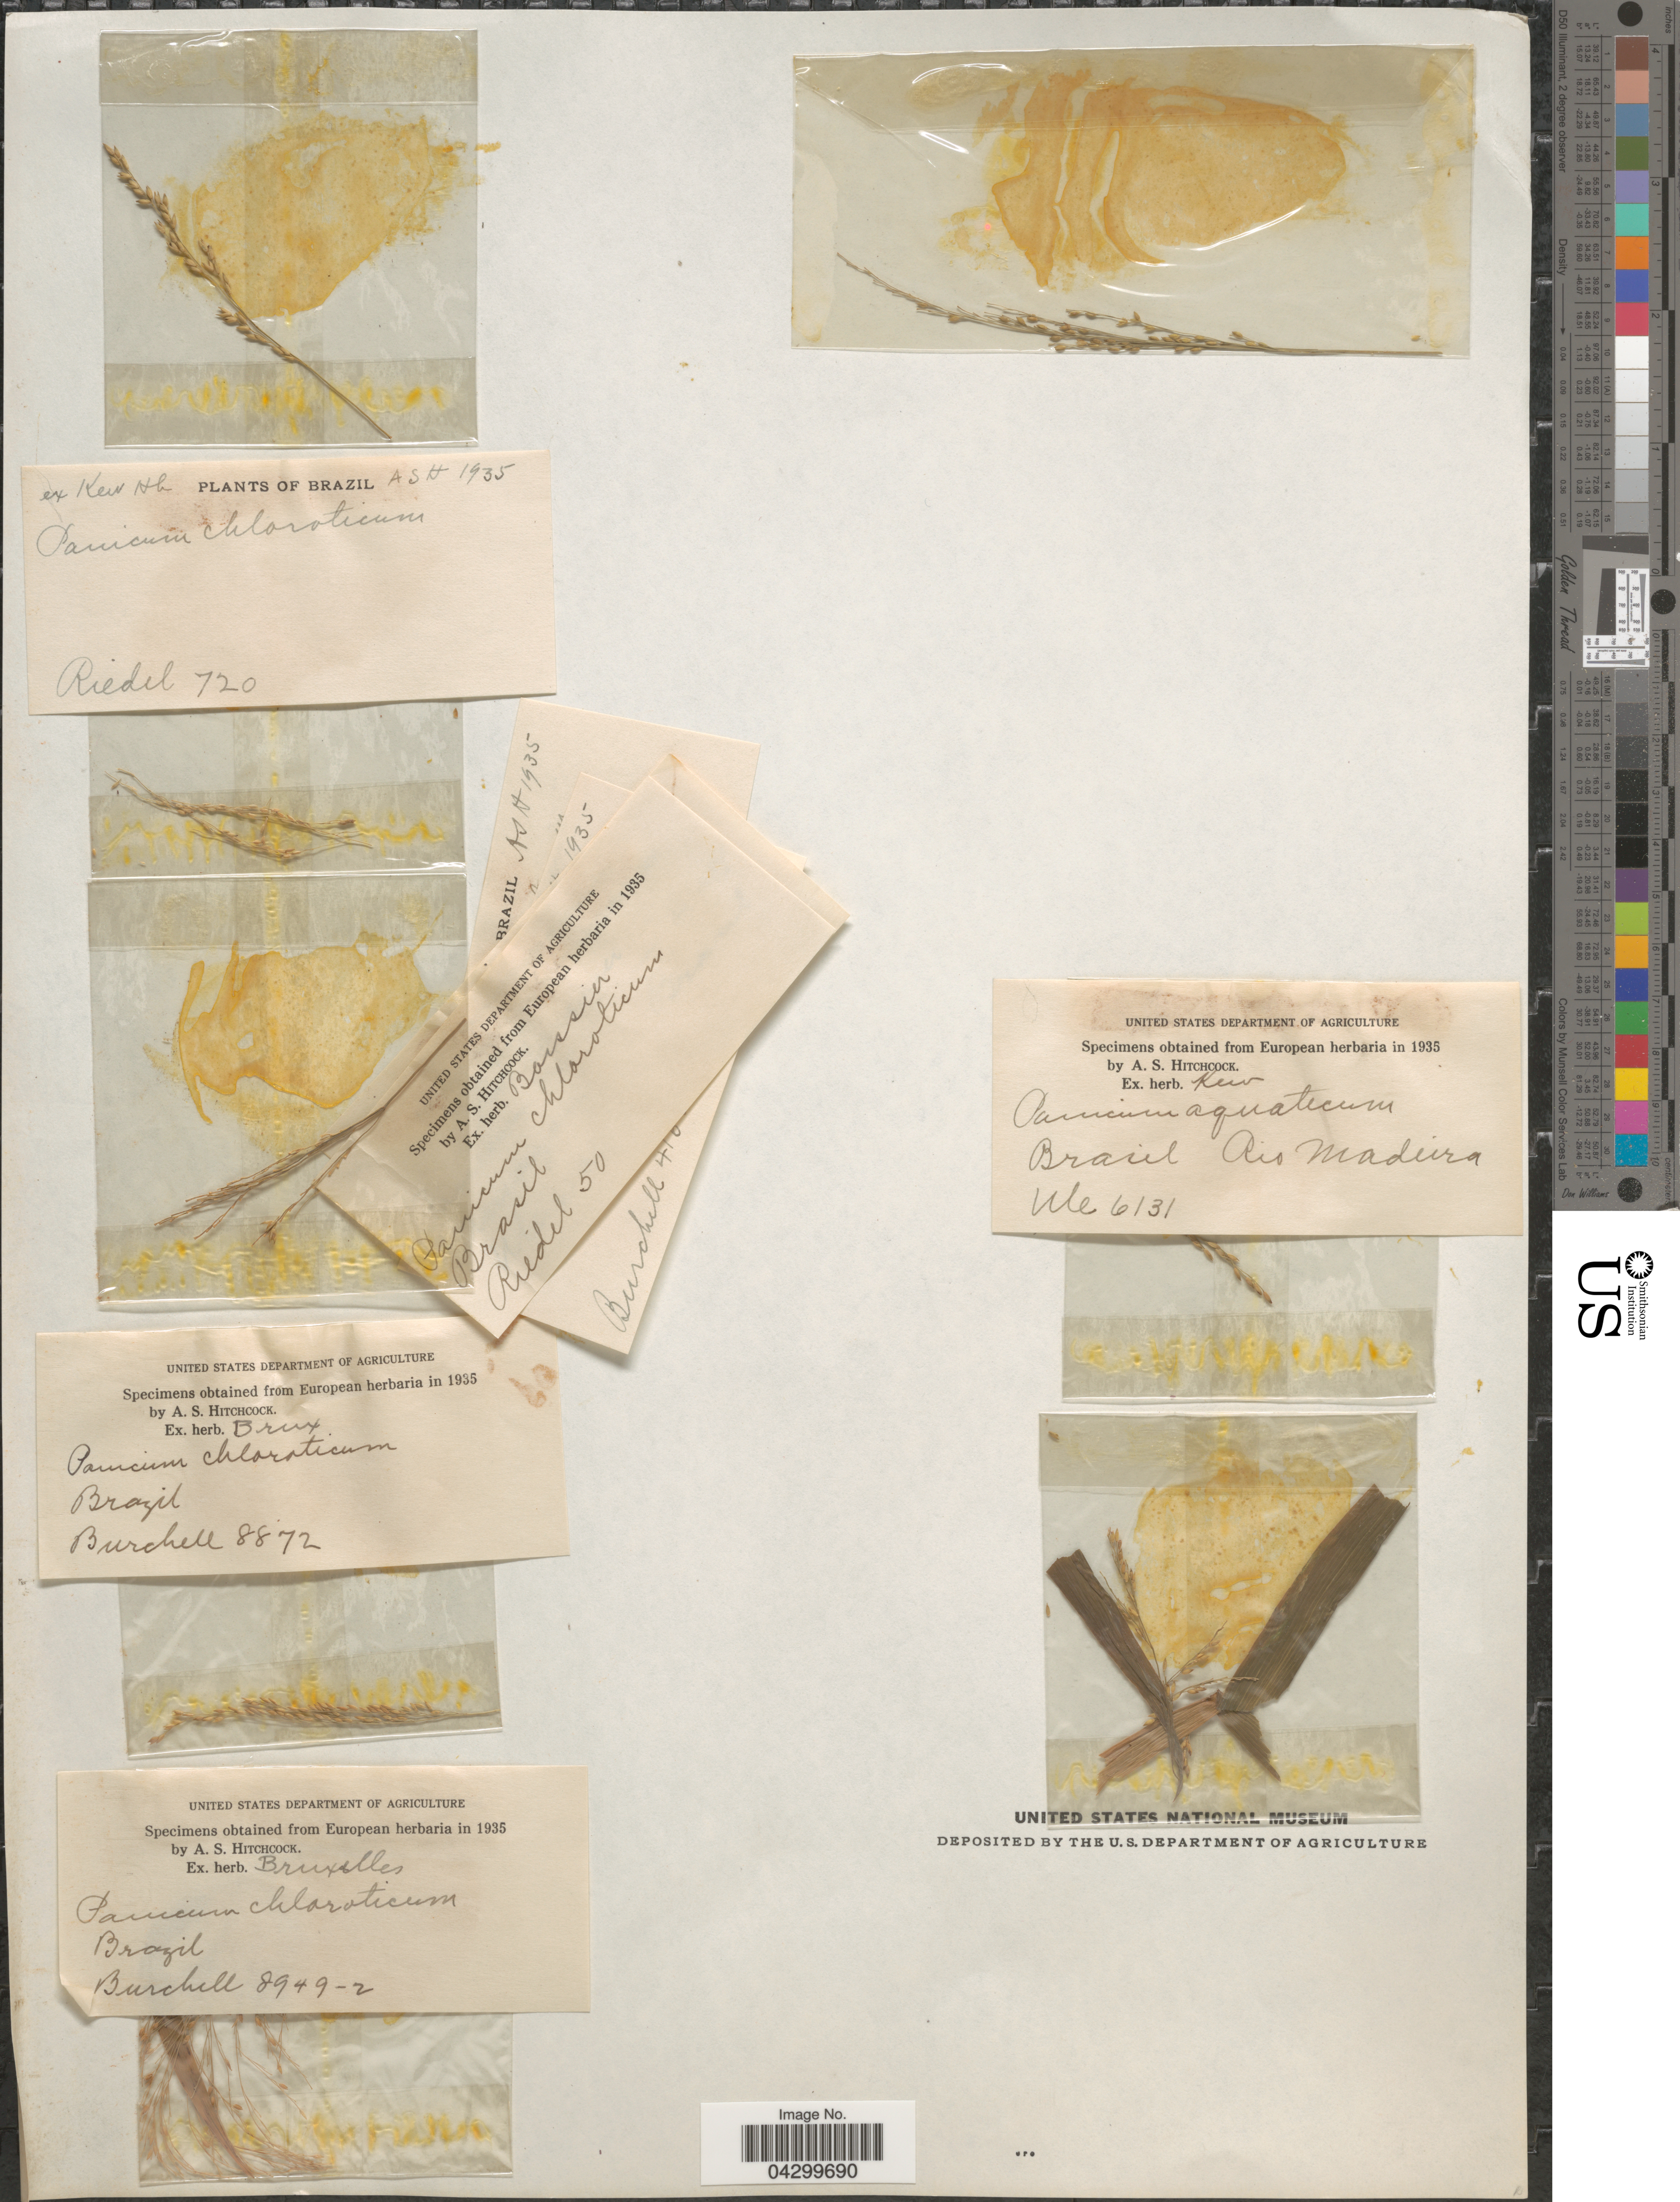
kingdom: Plantae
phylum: Tracheophyta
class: Liliopsida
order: Poales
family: Poaceae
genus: Panicum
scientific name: Panicum dichotomiflorum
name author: Michx.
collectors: W. J. Burchell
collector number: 410*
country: Brazil